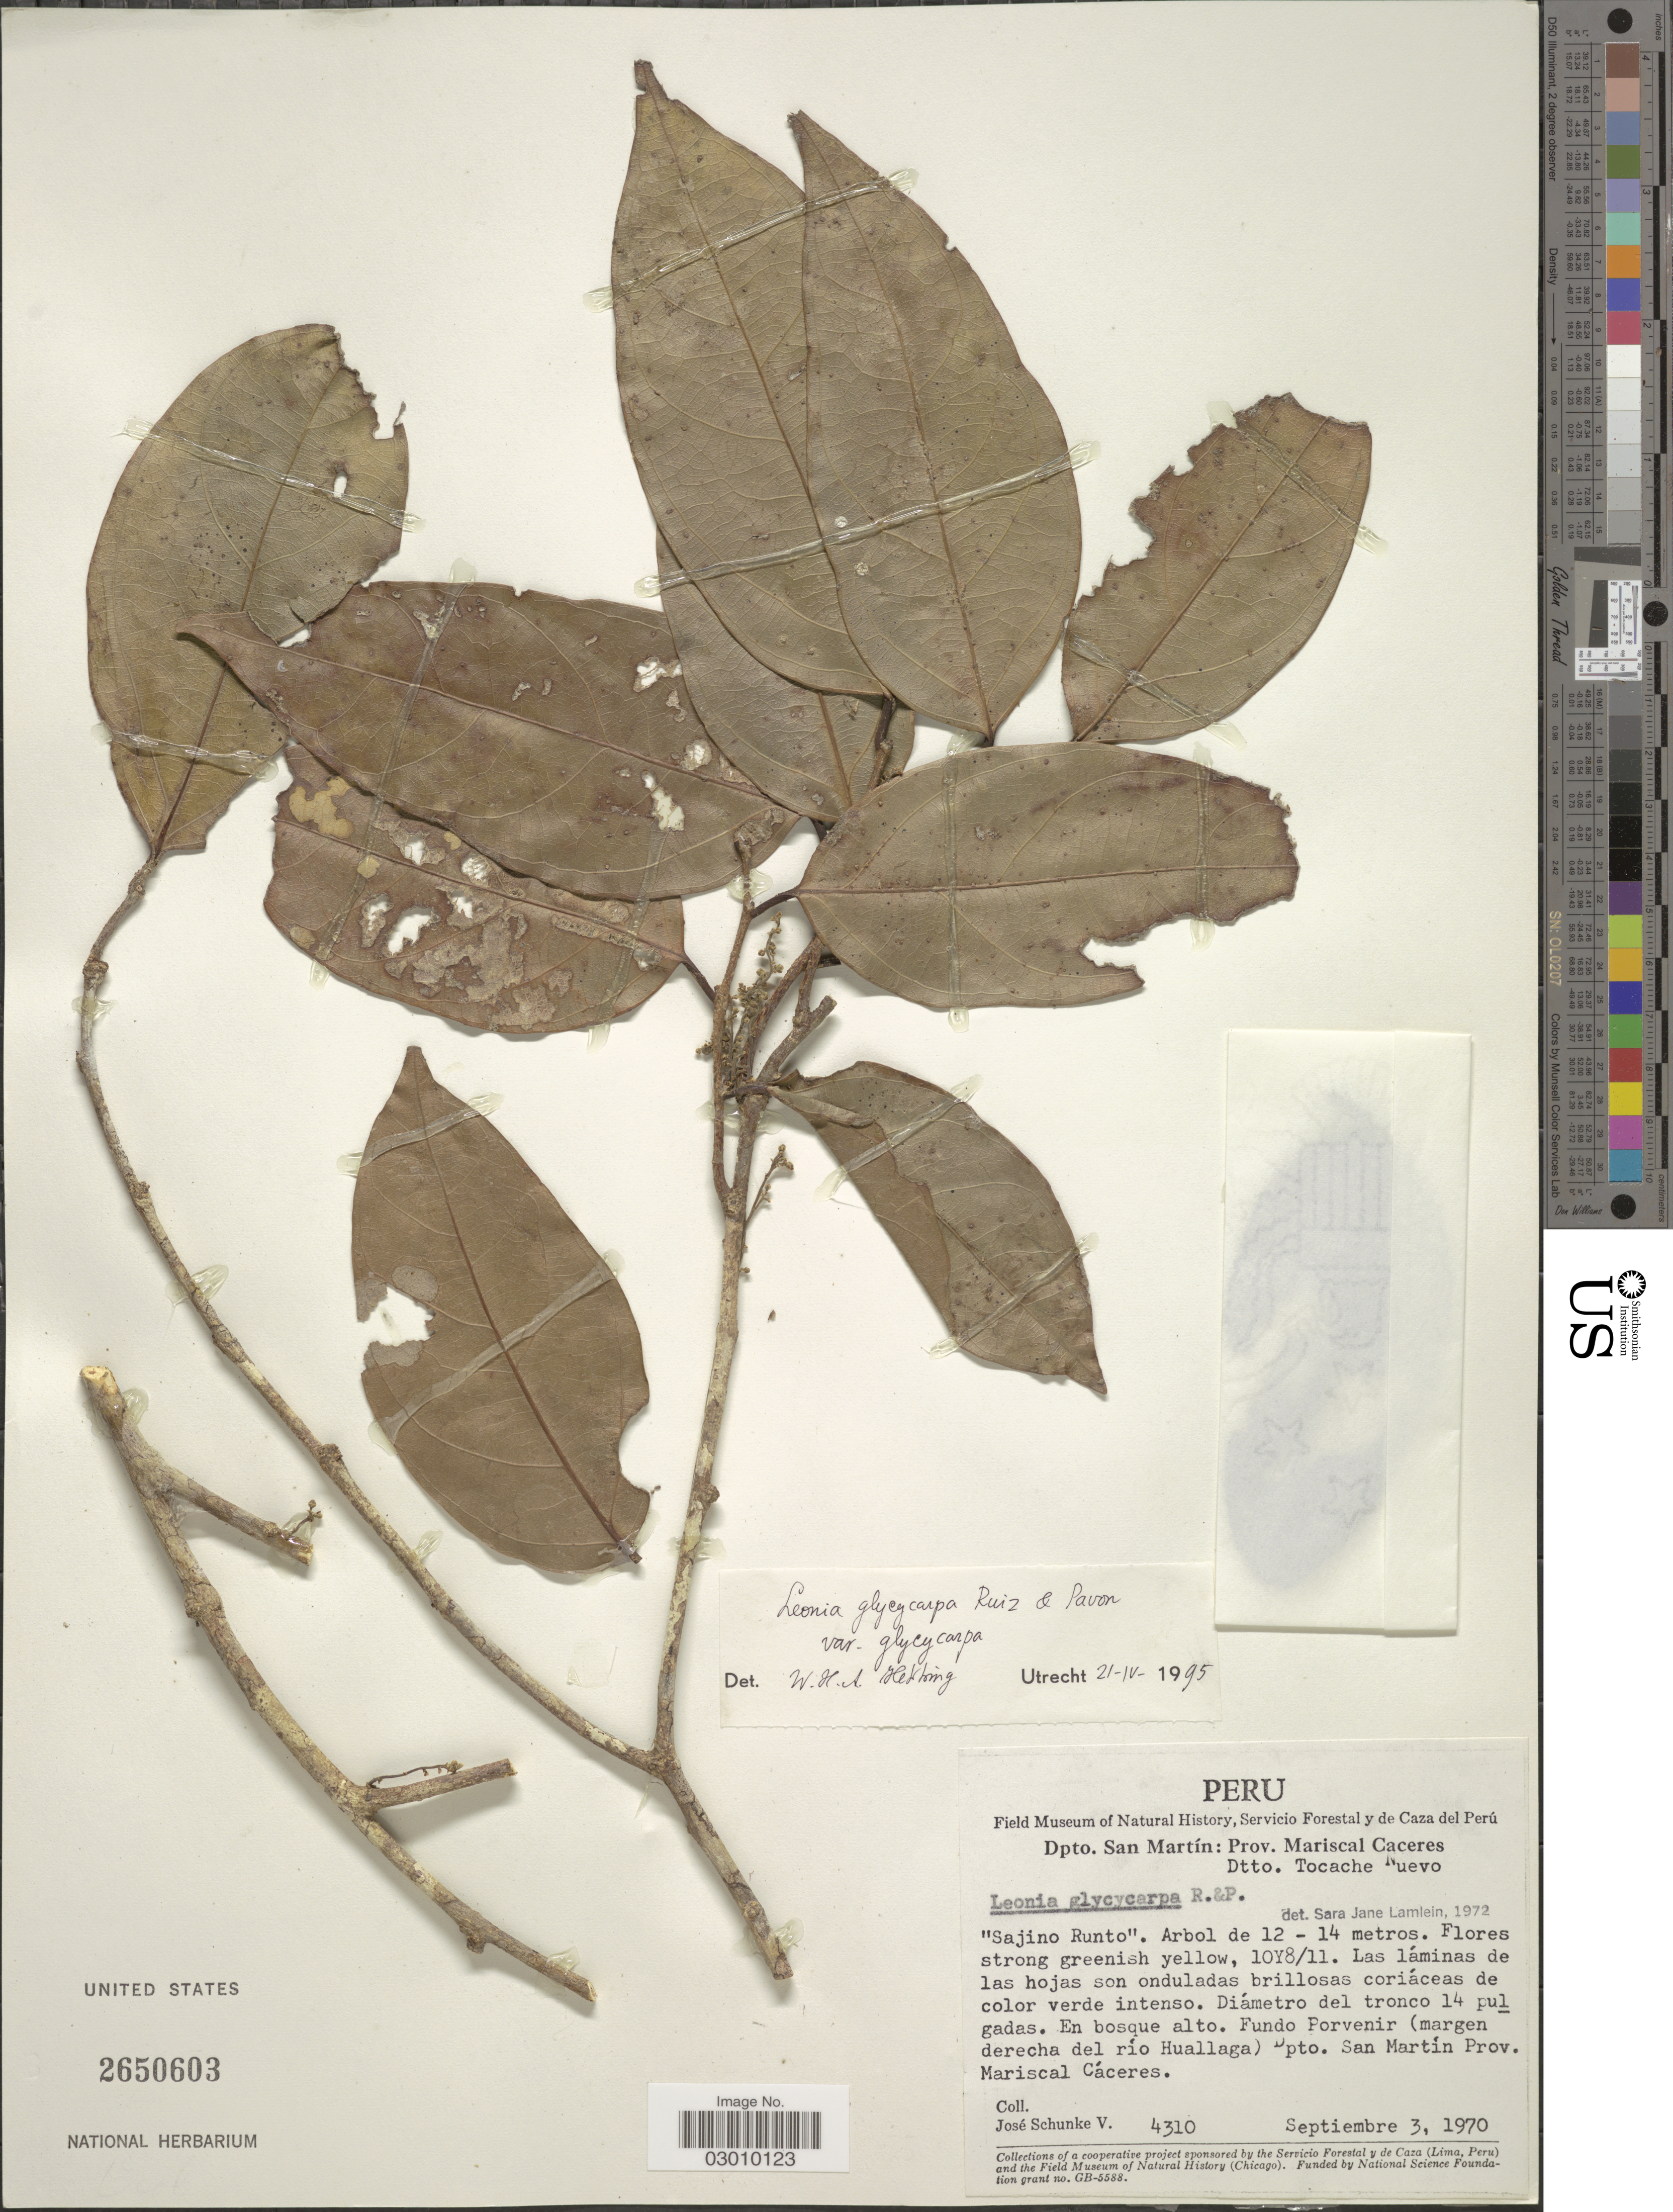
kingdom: Plantae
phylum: Tracheophyta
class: Magnoliopsida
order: Malpighiales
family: Violaceae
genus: Leonia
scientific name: Leonia glycycarpa var. glycycarpa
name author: Ruiz & Pav.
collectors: J. Schunke Vigo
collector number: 4310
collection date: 1970-09-03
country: Peru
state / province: San Martín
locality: Dpto. San Martín: Prov. Mariscal Caceres, Dtto. Tocache Nuevo, En bosque alto. Fundo Porvenir (margen derecha del río Huallaga) Dpto. San Martín Prov. Mariscal Cáceres.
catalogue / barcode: US 2650603